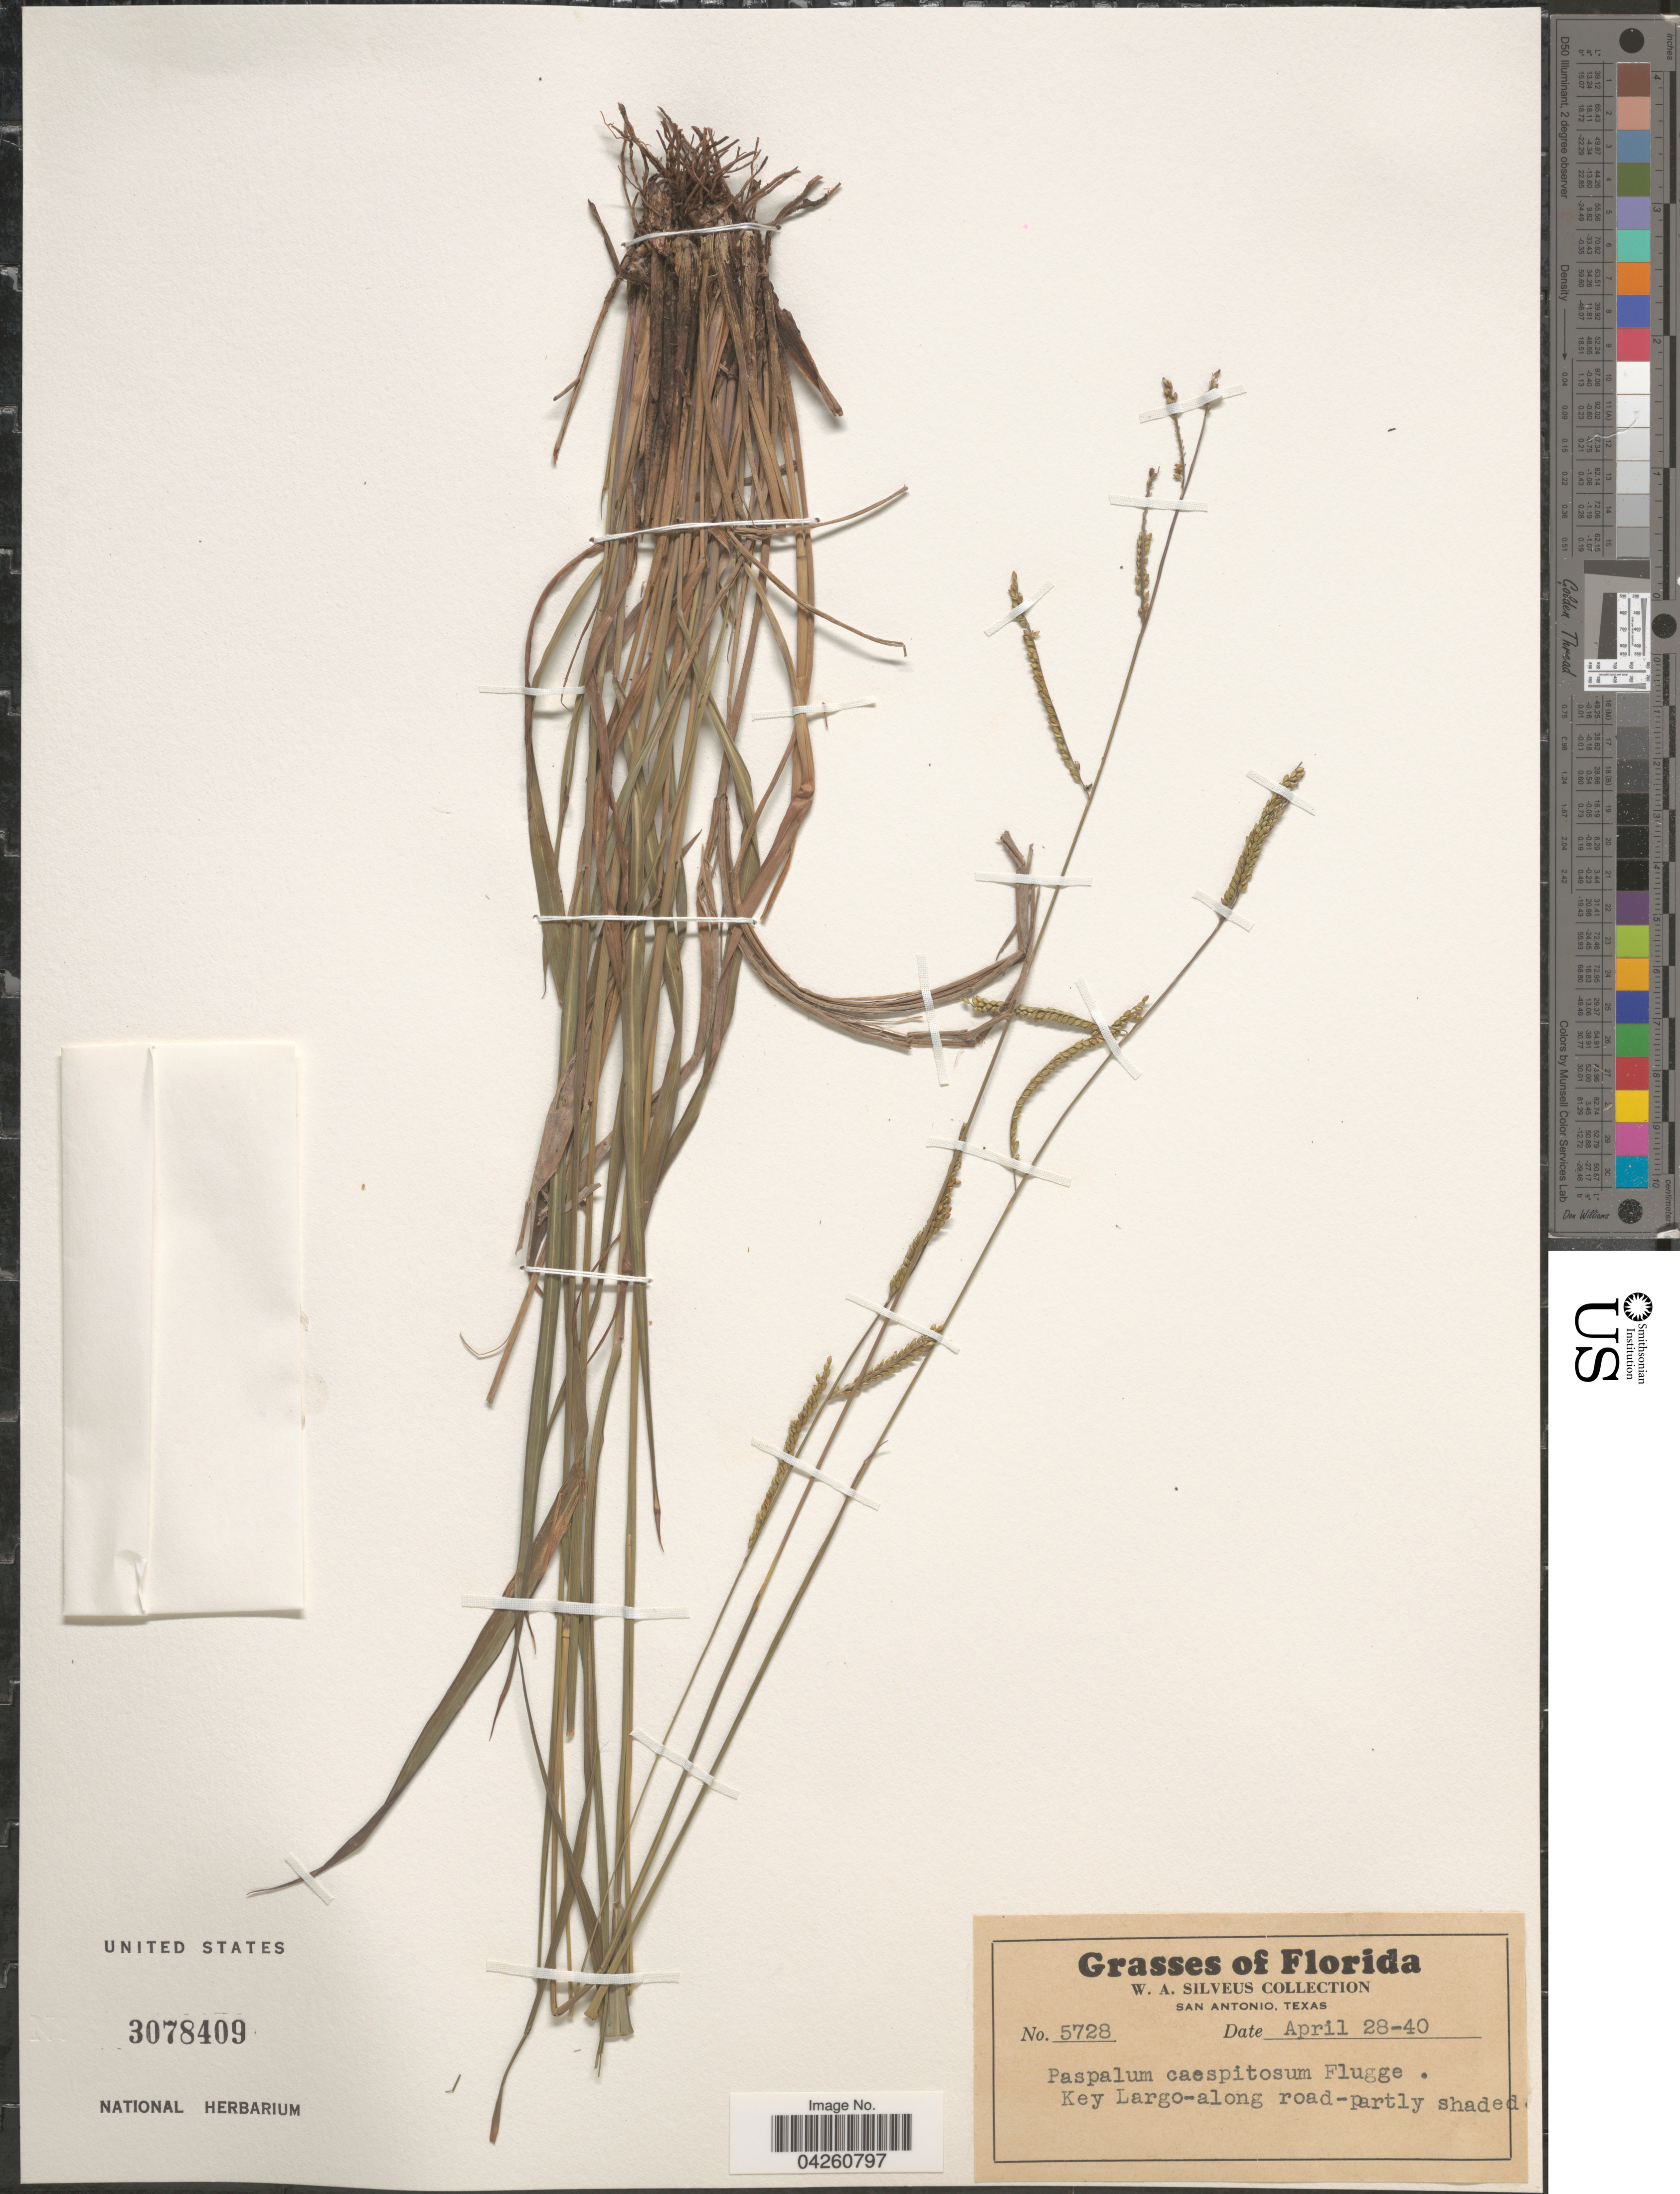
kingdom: Plantae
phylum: Tracheophyta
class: Liliopsida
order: Poales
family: Poaceae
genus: Paspalum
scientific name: Paspalum caespitosum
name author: Flüggé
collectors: W. Silveus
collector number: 5728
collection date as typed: Transcribed d/m/y: 28/4/40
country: United States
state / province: Florida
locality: Key Largo - along road.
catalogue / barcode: US 3078409